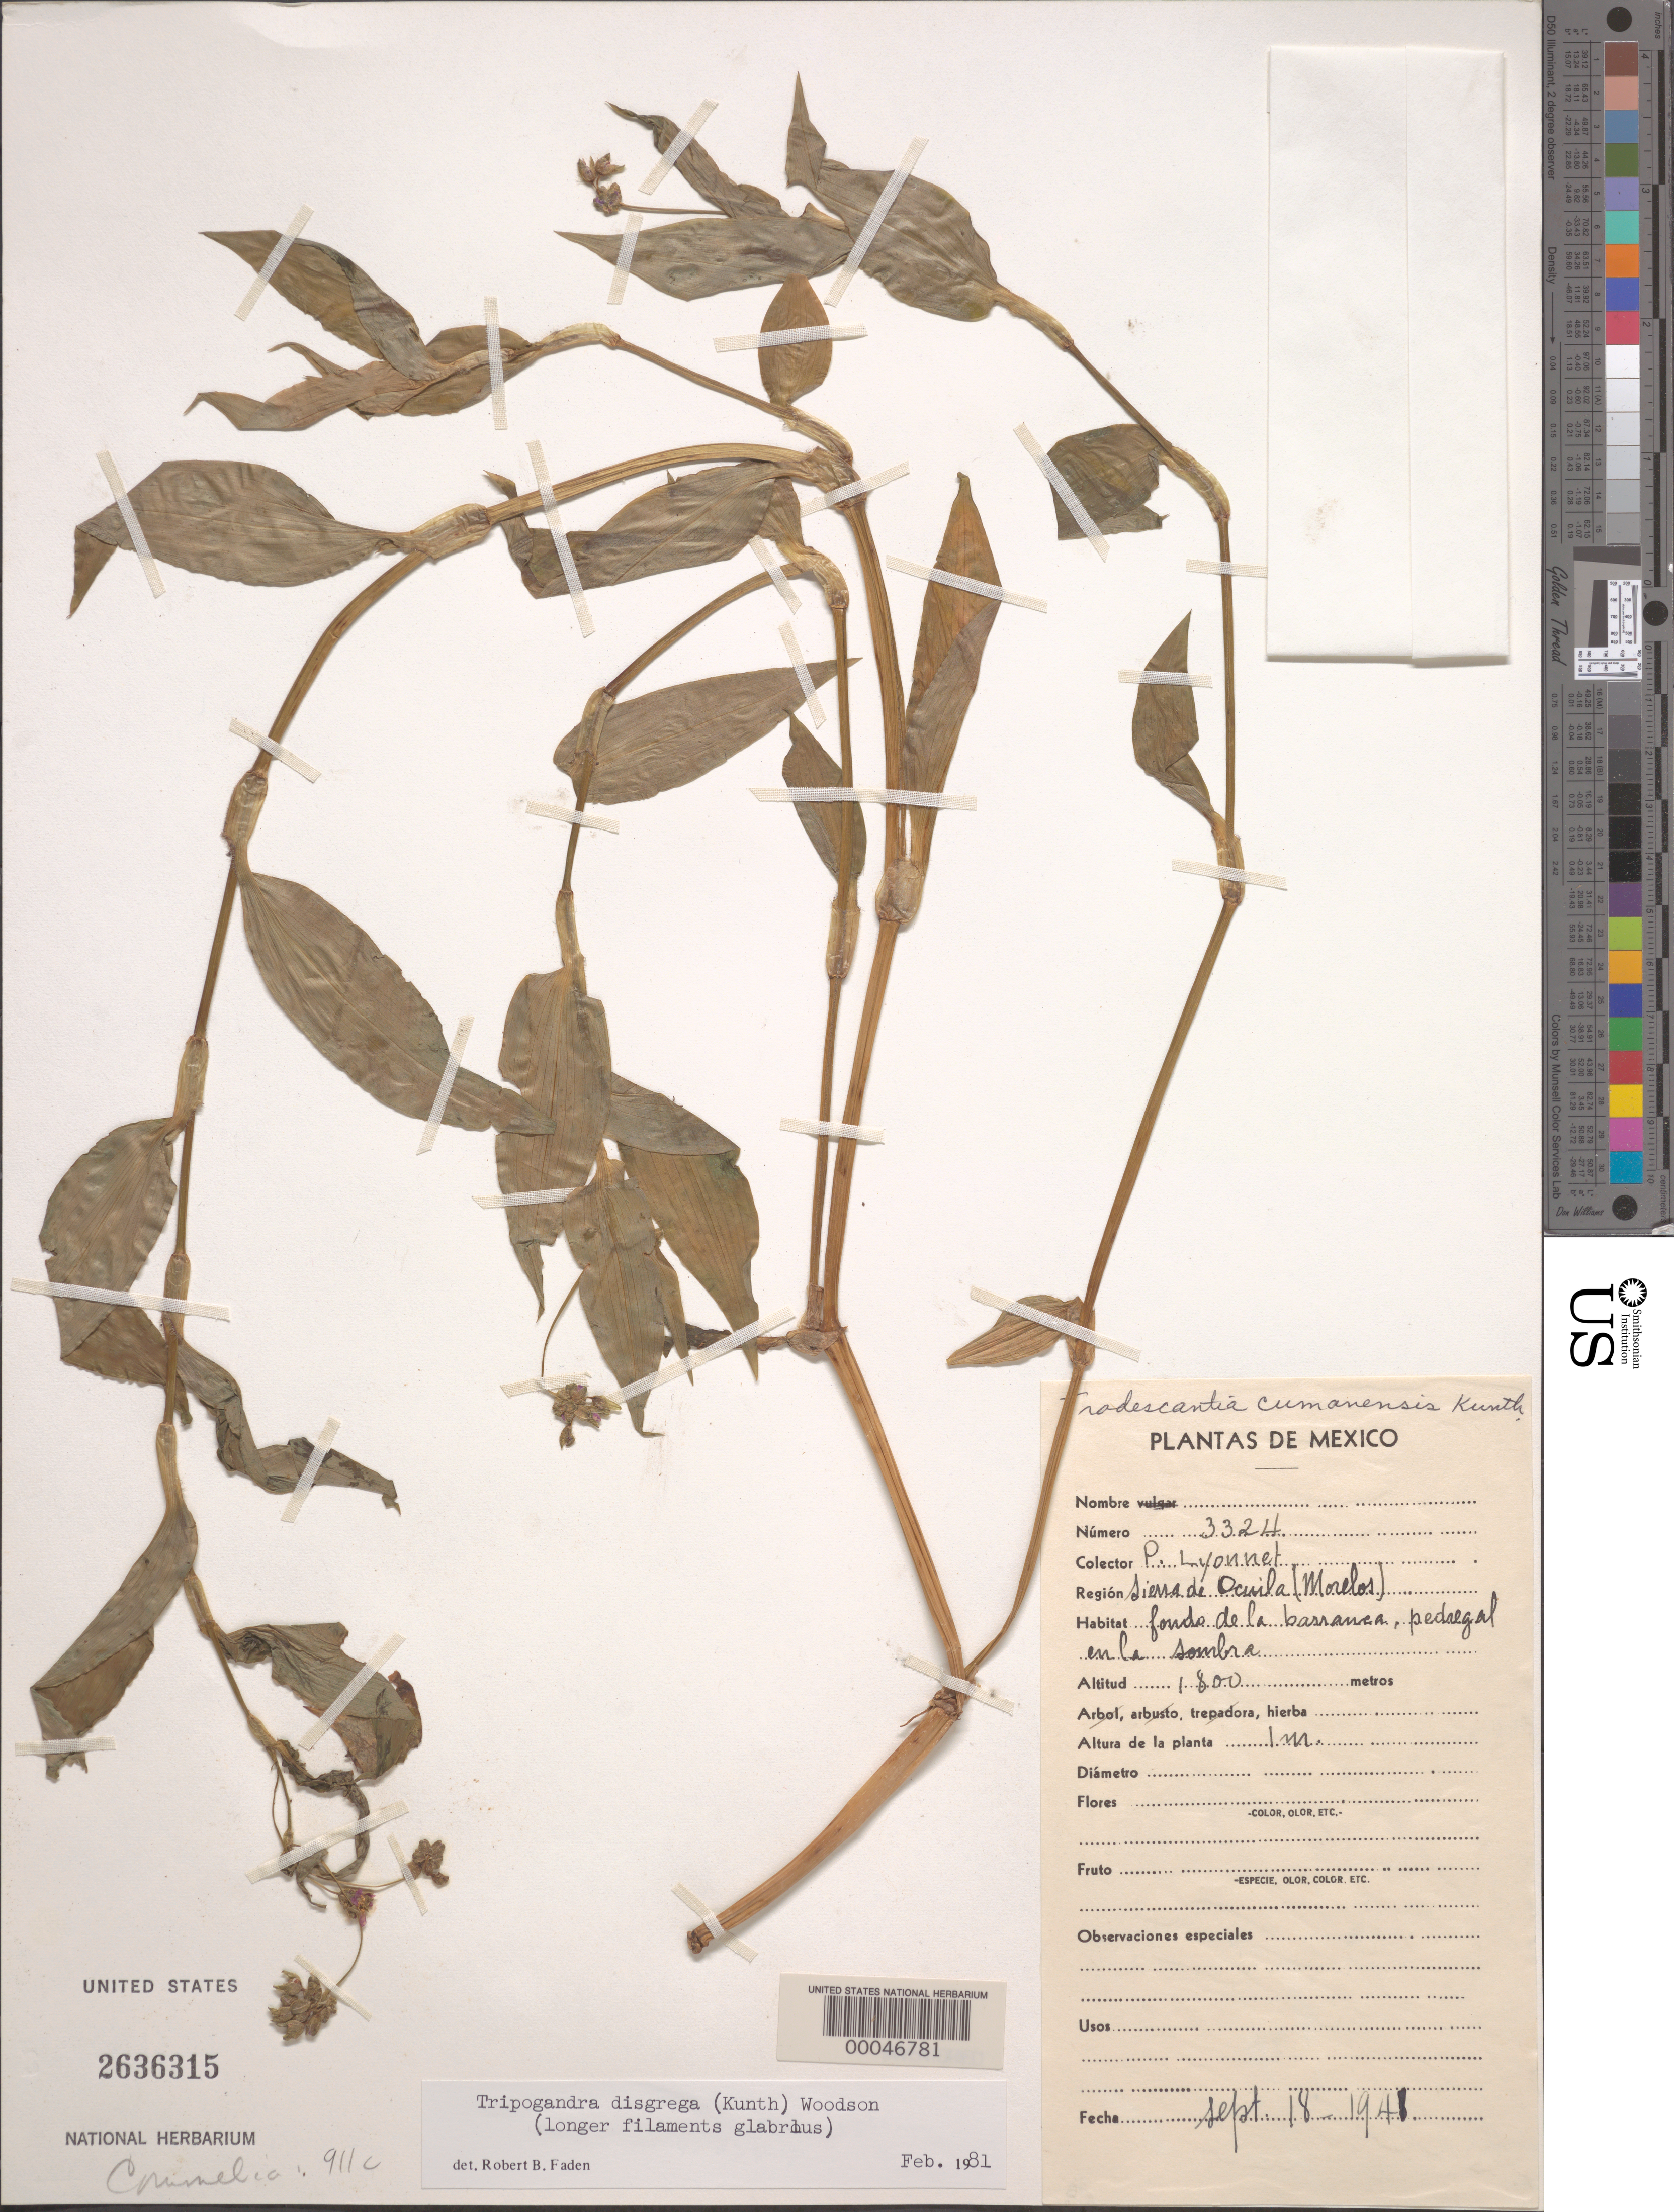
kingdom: Plantae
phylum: Tracheophyta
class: Liliopsida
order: Commelinales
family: Commelinaceae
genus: Tripogandra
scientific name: Tripogandra disgrega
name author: (Kunth) Woodson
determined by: Faden, Robert B., (US), Smithsonian Institution - National Museum of Natural History (UNITED STATES)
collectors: P. Lyonnet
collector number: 3324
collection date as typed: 18 Sep 1941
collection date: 1941-09-18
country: Mexico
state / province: Morelos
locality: Sierra ocuila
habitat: Barranca, pedregal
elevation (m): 1800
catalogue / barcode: US 2636315